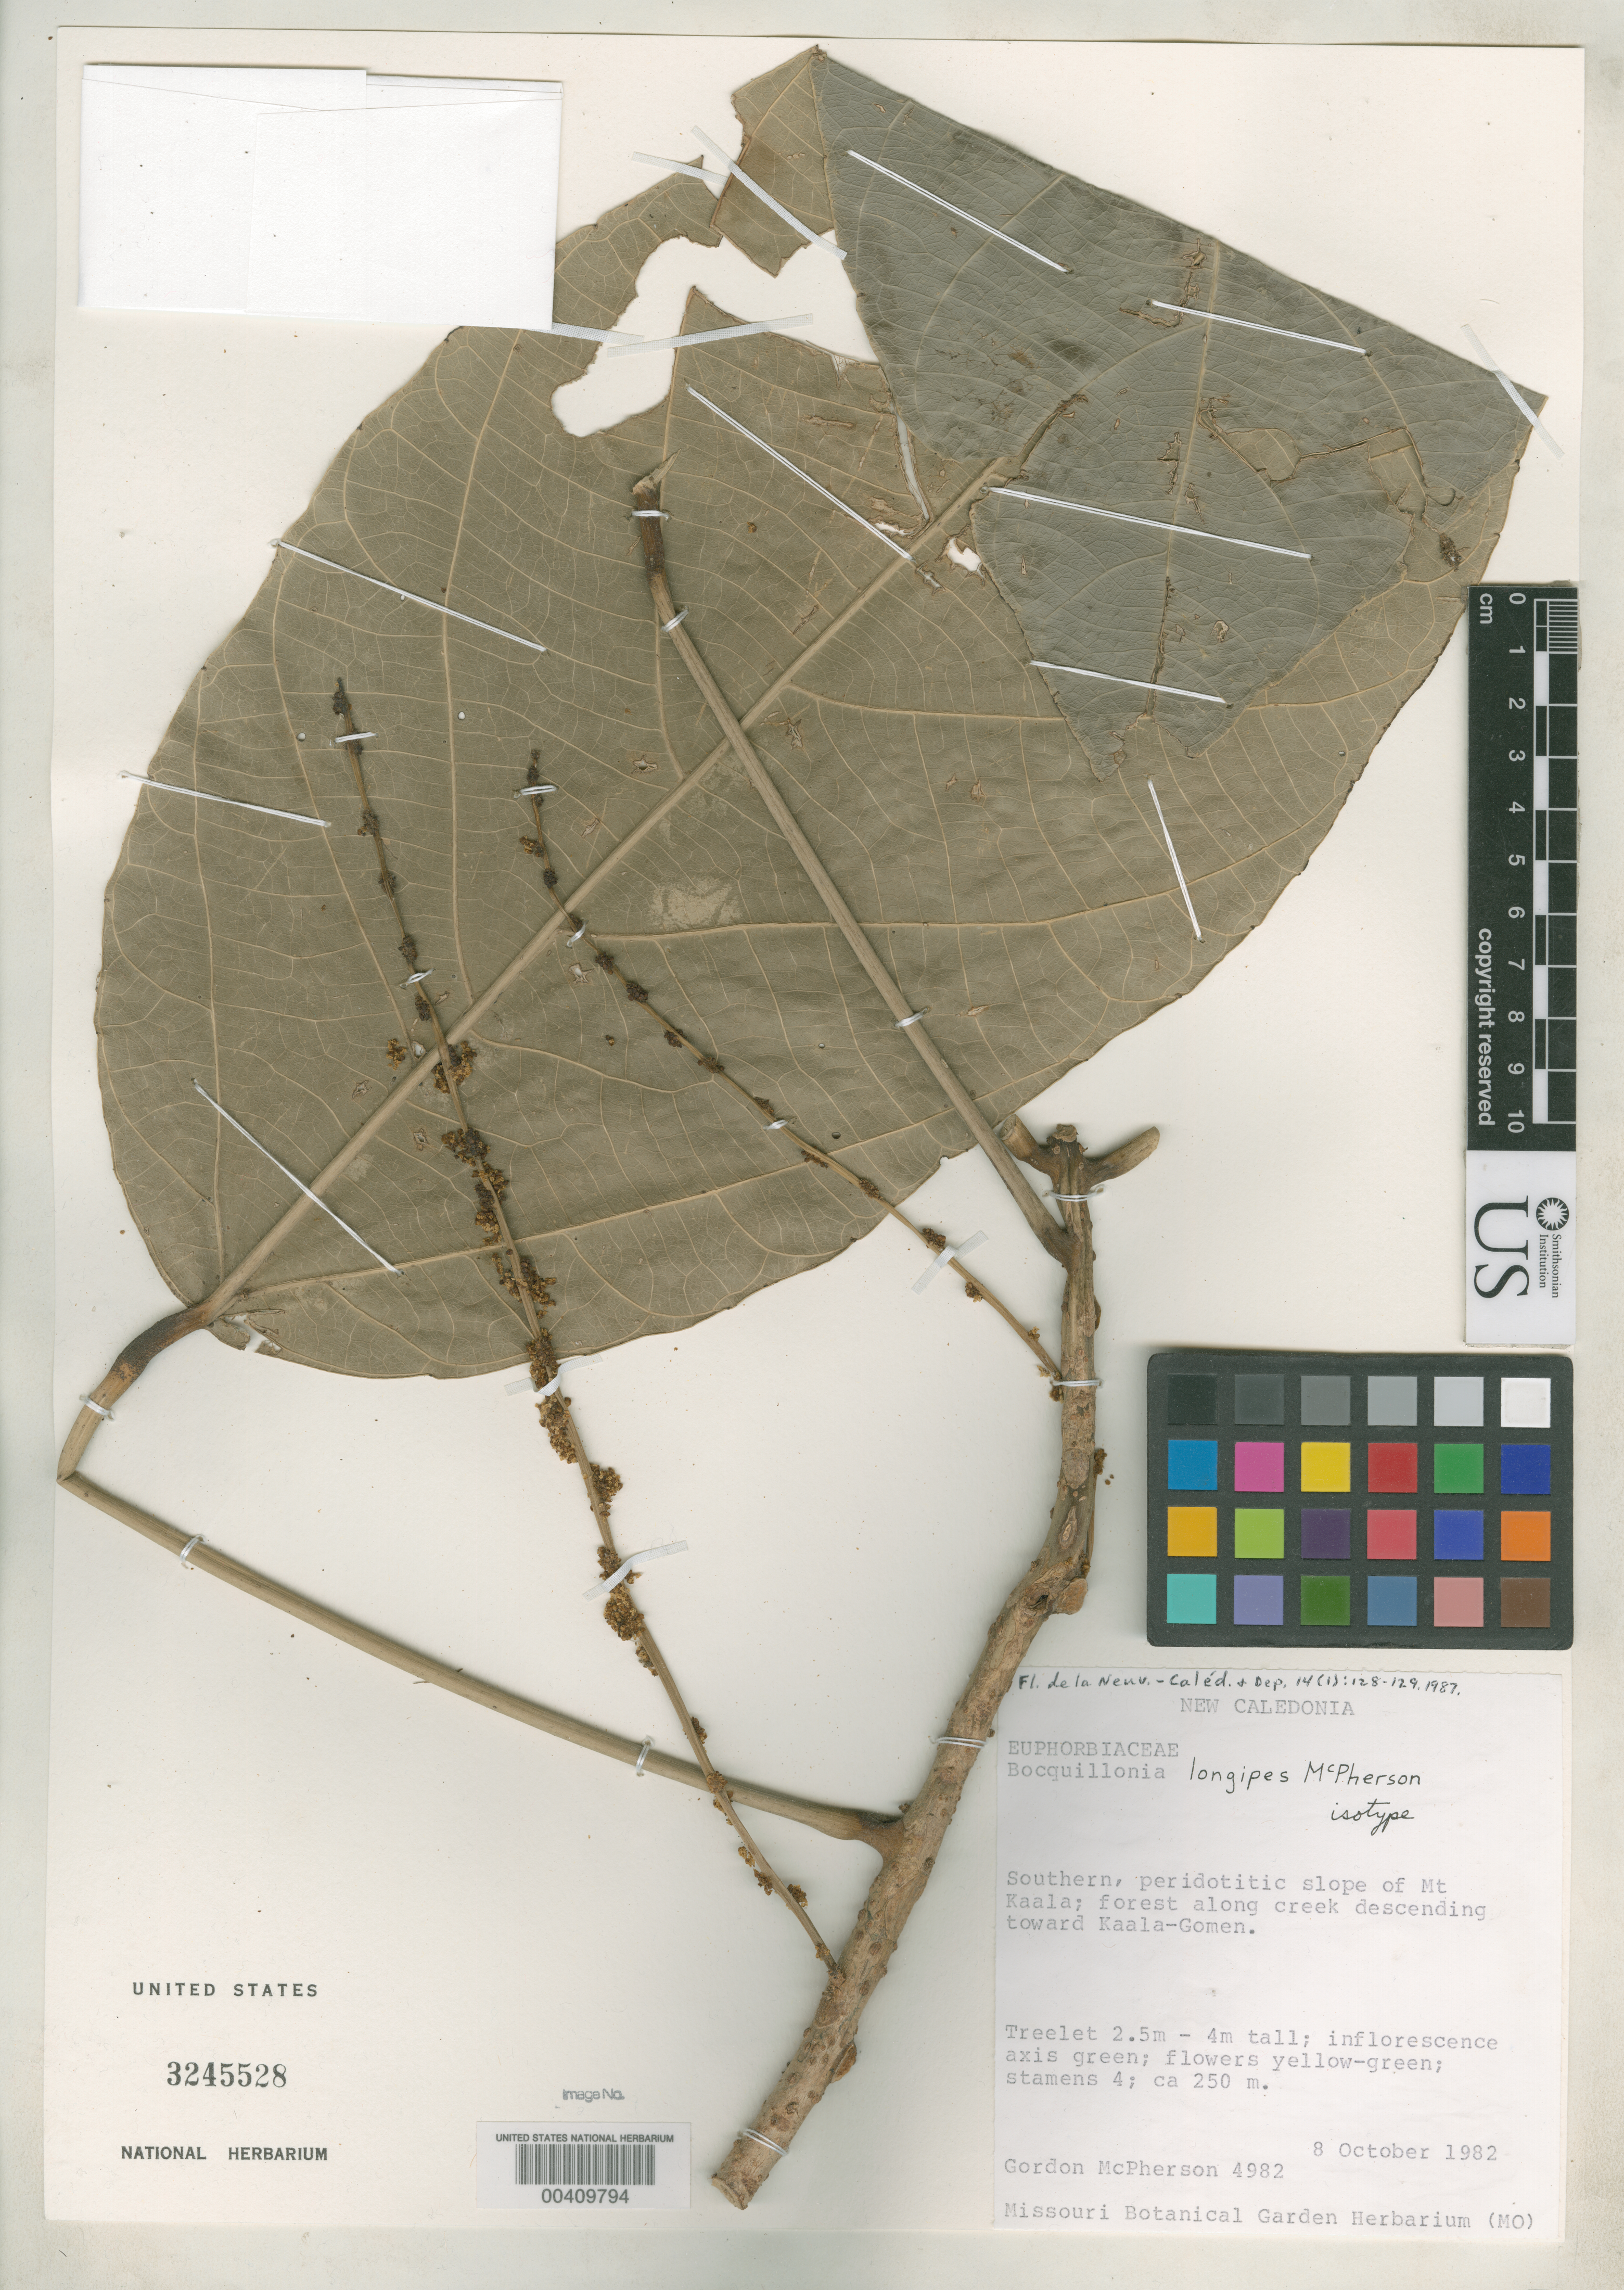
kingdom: Plantae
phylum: Tracheophyta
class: Magnoliopsida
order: Malpighiales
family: Euphorbiaceae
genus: Bocquillonia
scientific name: Bocquillonia longipes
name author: McPherson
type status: Isotype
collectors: G. D. McPherson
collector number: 4982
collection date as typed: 08 Oct 1982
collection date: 1982-10-08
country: New Caledonia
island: New Caledonia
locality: Southern slope of Mt. Kaala, forest along creek descending toward Kaala-Gomen.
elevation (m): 250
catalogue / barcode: US 3245528